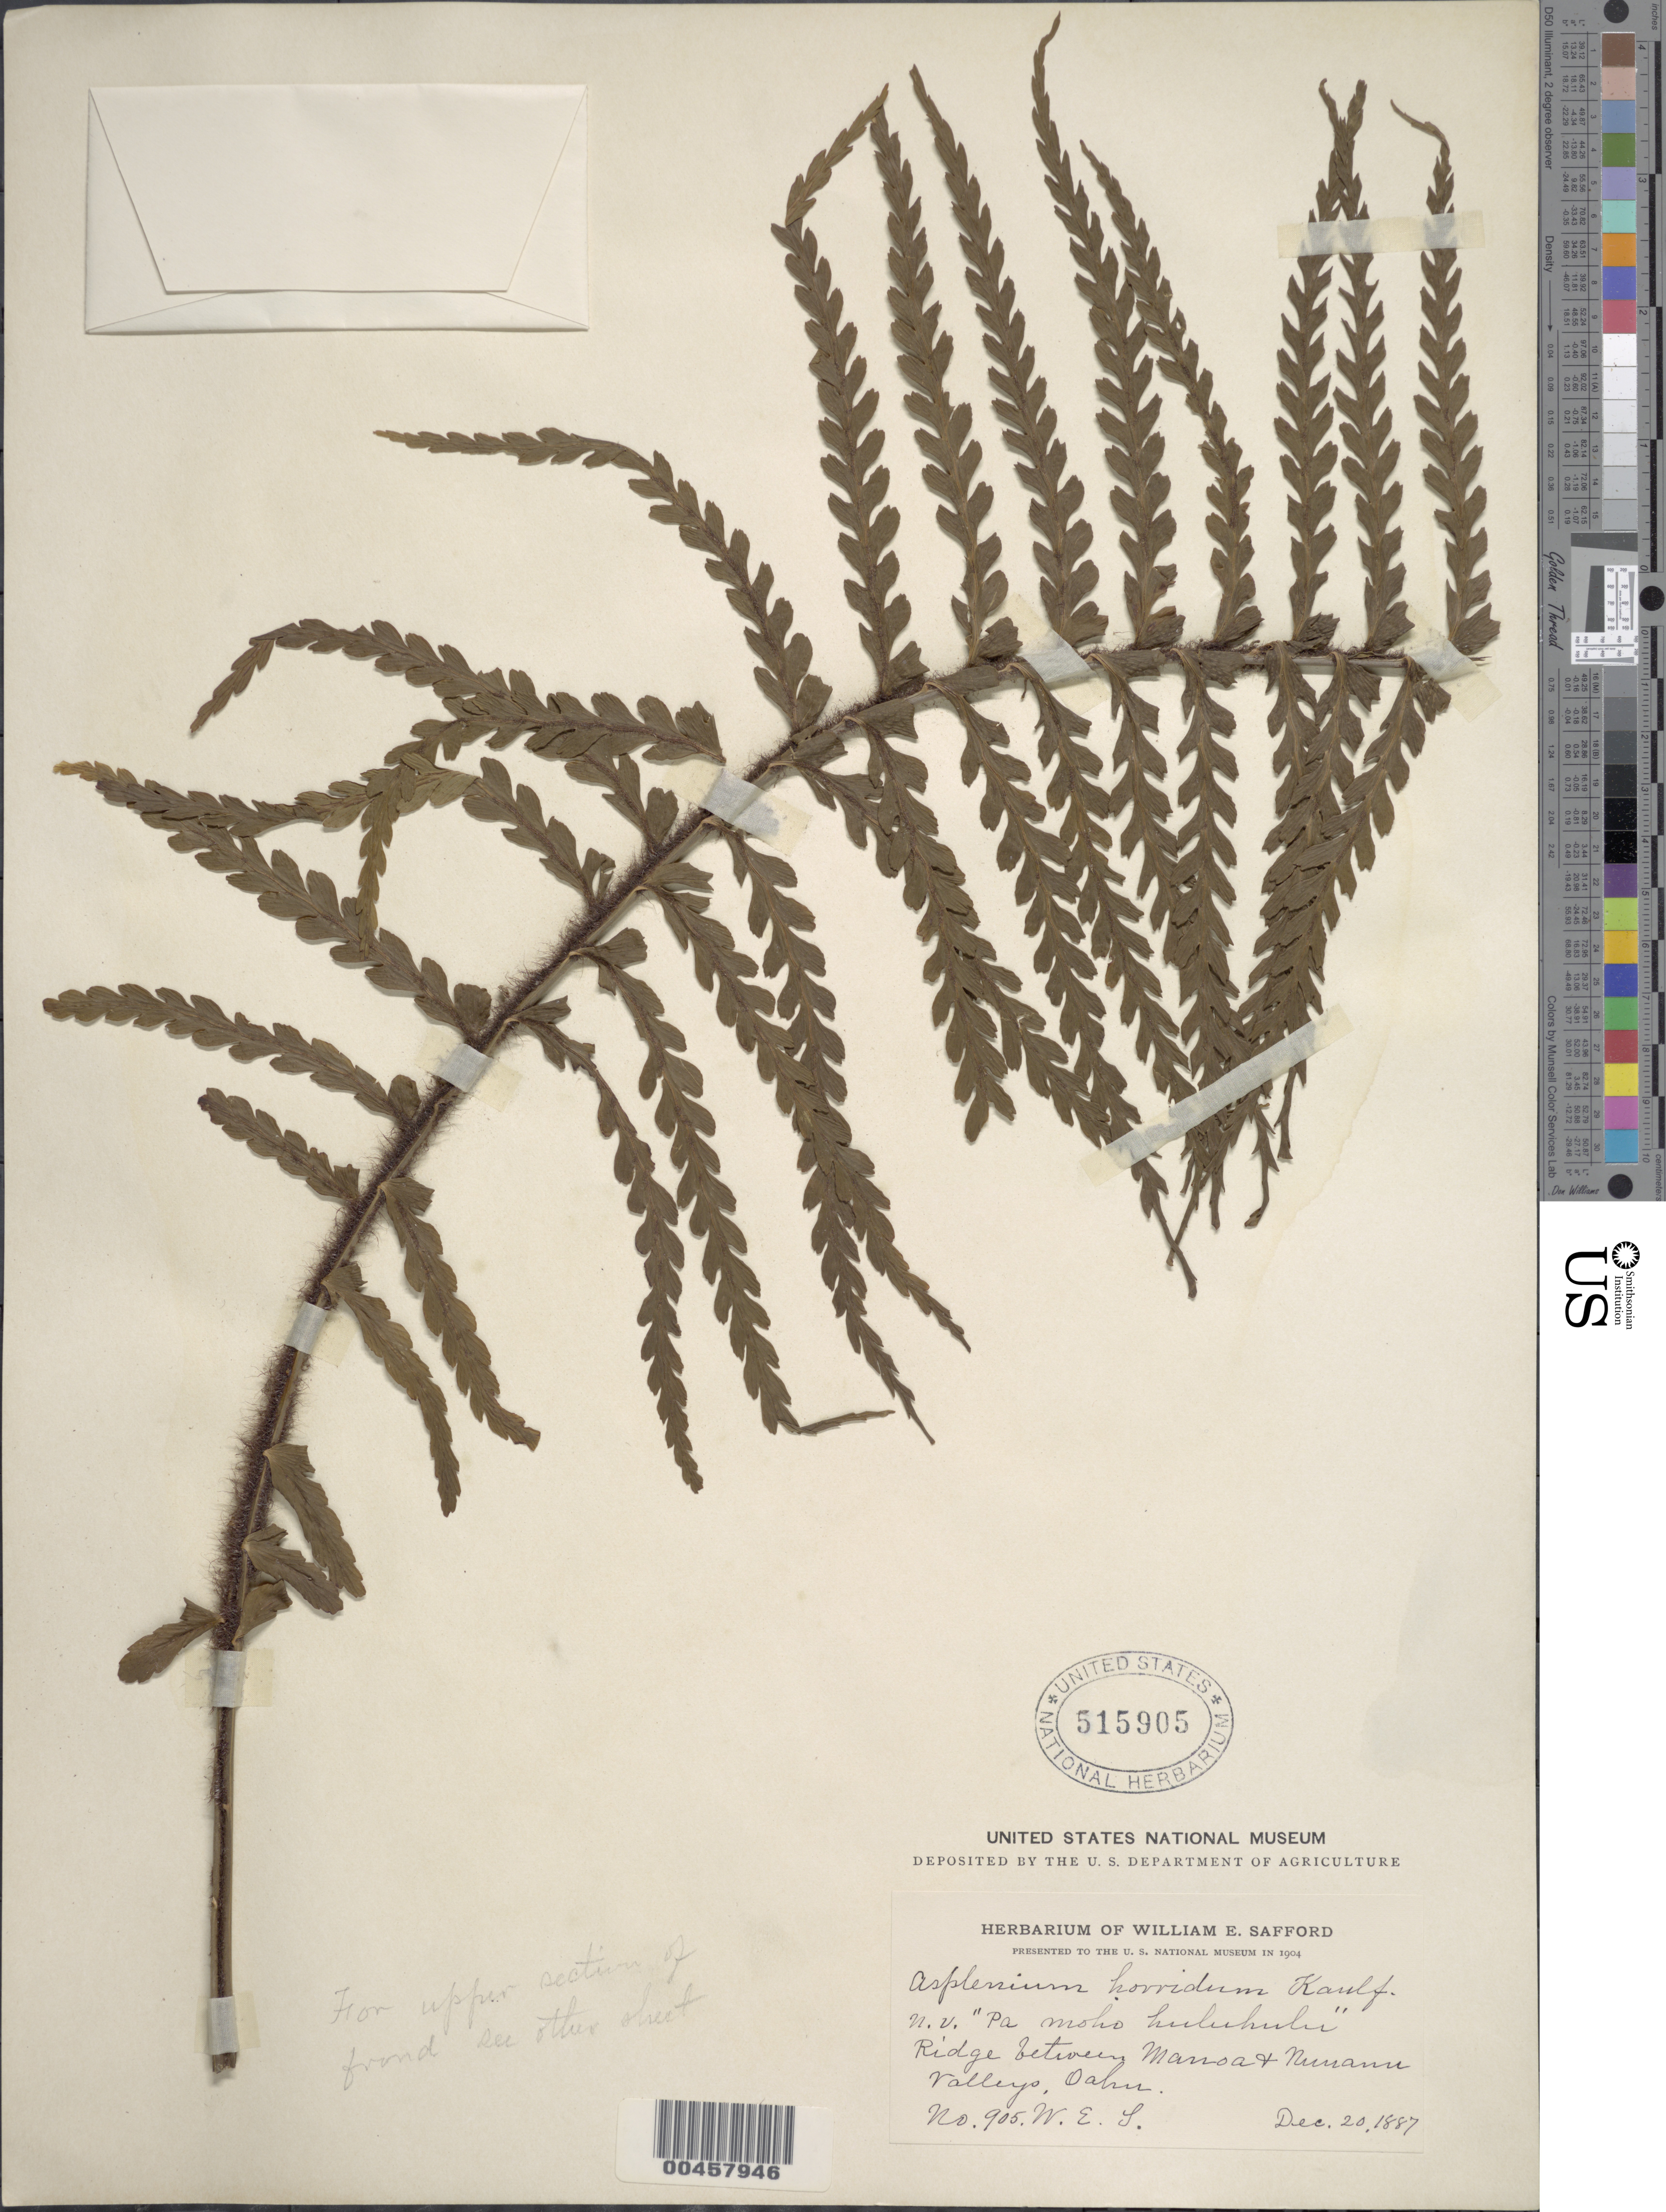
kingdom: Plantae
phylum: Tracheophyta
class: Polypodiopsida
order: Polypodiales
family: Aspleniaceae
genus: Asplenium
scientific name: Asplenium horridum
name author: Kaulf.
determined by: Salgado, A. E.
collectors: W. E. Safford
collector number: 905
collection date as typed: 20 Dec 1887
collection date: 1887-12-20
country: United States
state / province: Hawaii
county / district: Honolulu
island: Oahu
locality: Ridge between Manoa & Nuuanu Valleys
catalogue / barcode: US 515905